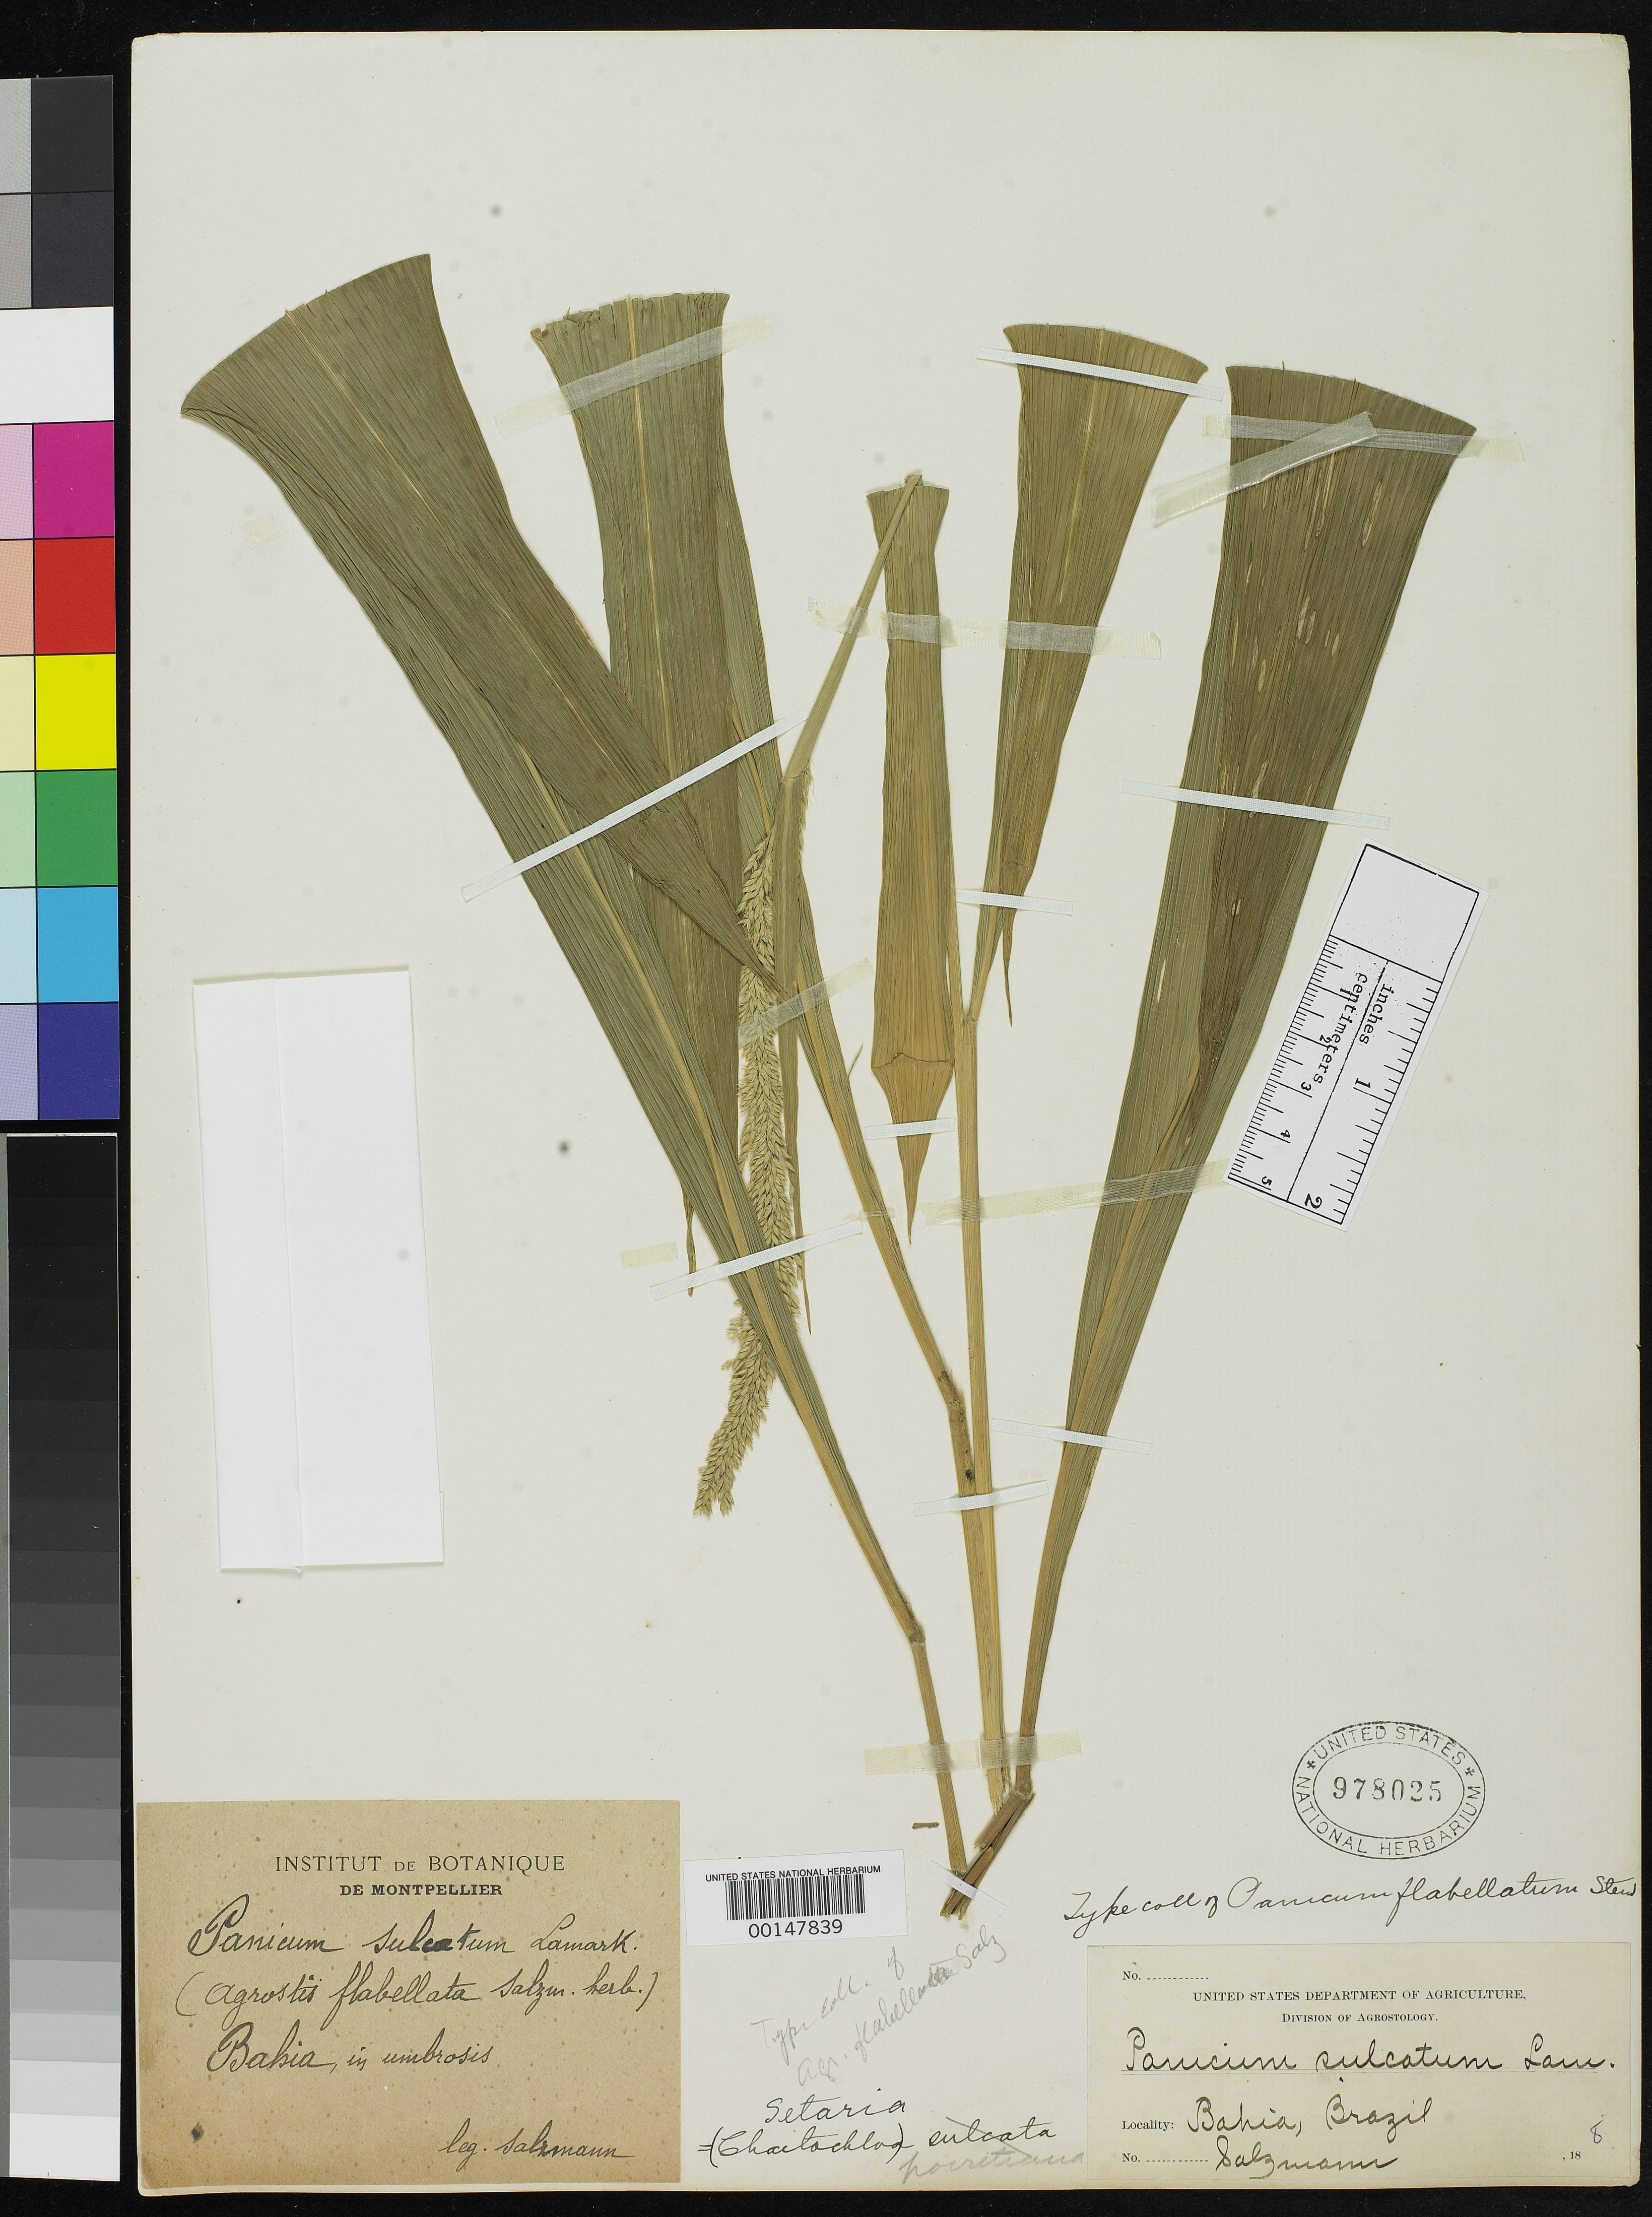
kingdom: Plantae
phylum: Tracheophyta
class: Liliopsida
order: Poales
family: Poaceae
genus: Panicum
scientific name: Panicum flabellatum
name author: Steud.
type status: Type Collection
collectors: P. Salzmann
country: Brazil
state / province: Bahia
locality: North of Esplanda city on road to Jaquera.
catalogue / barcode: US 978025